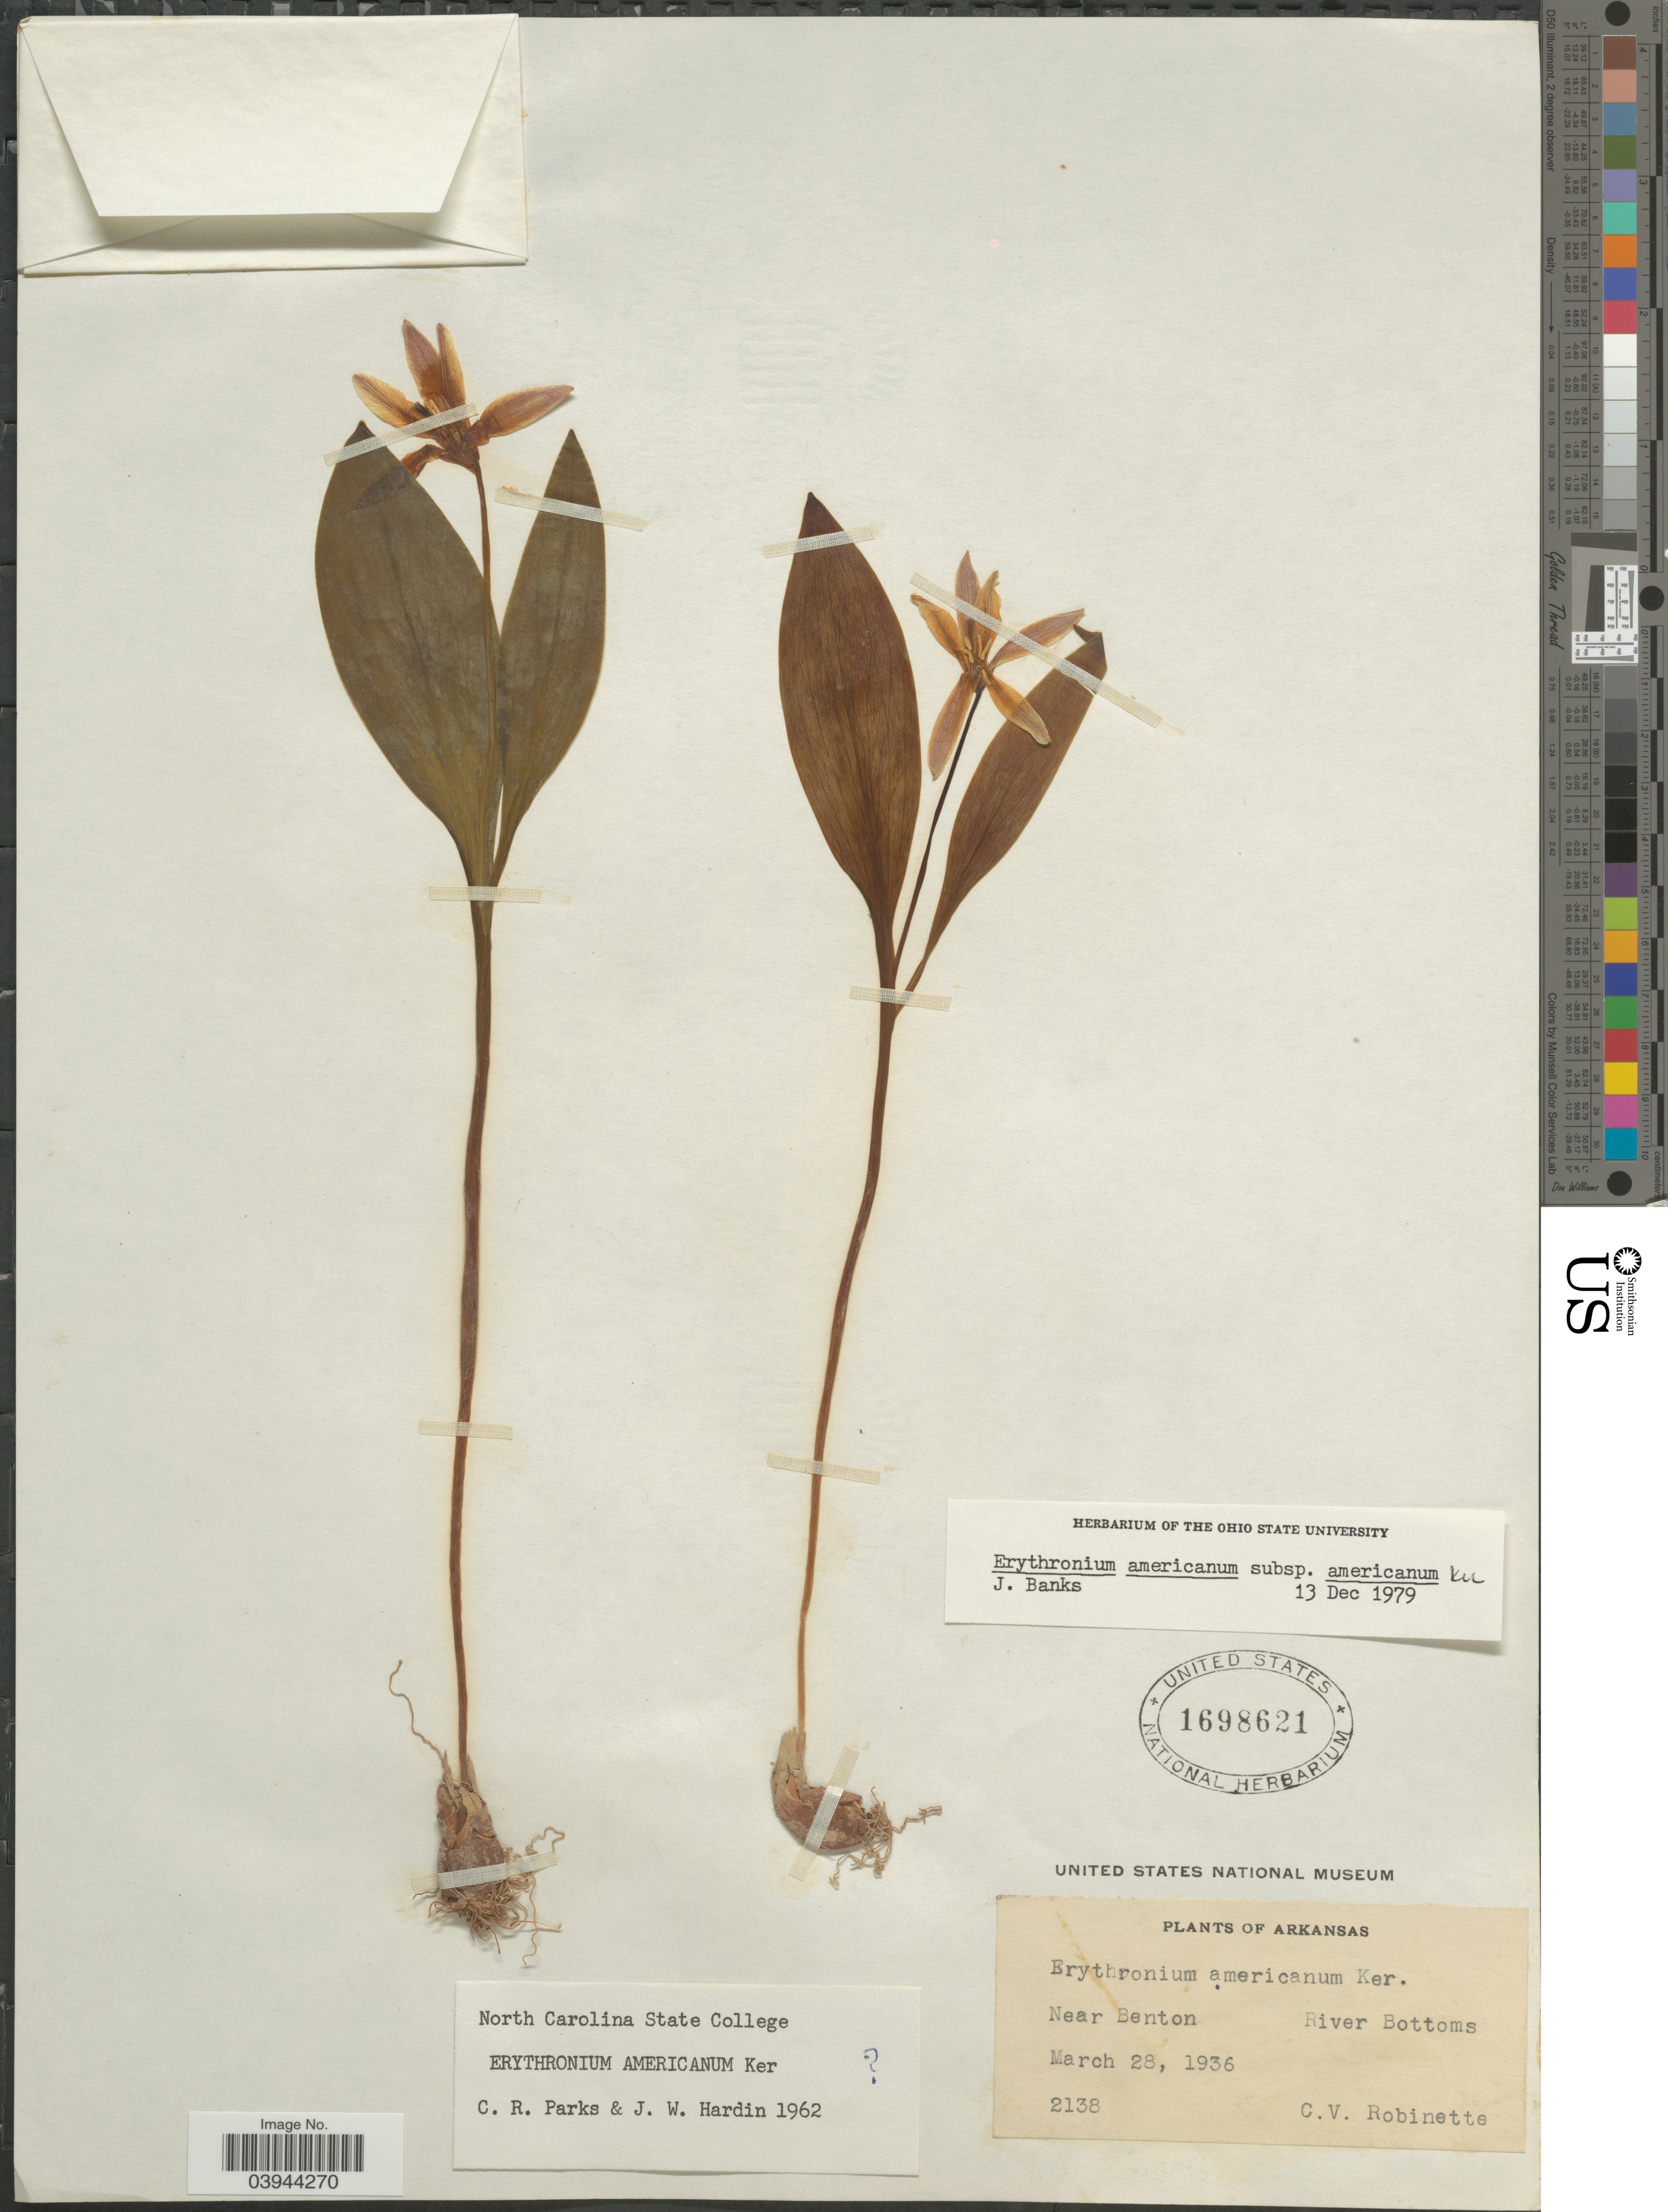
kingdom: Plantae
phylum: Tracheophyta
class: Liliopsida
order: Liliales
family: Liliaceae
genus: Erythronium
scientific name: Erythronium americanum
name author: Ker Gawl.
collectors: C. Robinette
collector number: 2138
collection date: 1936-03-28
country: United States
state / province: Arkansas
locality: Near Benton. River Bottoms.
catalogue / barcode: US 1698621